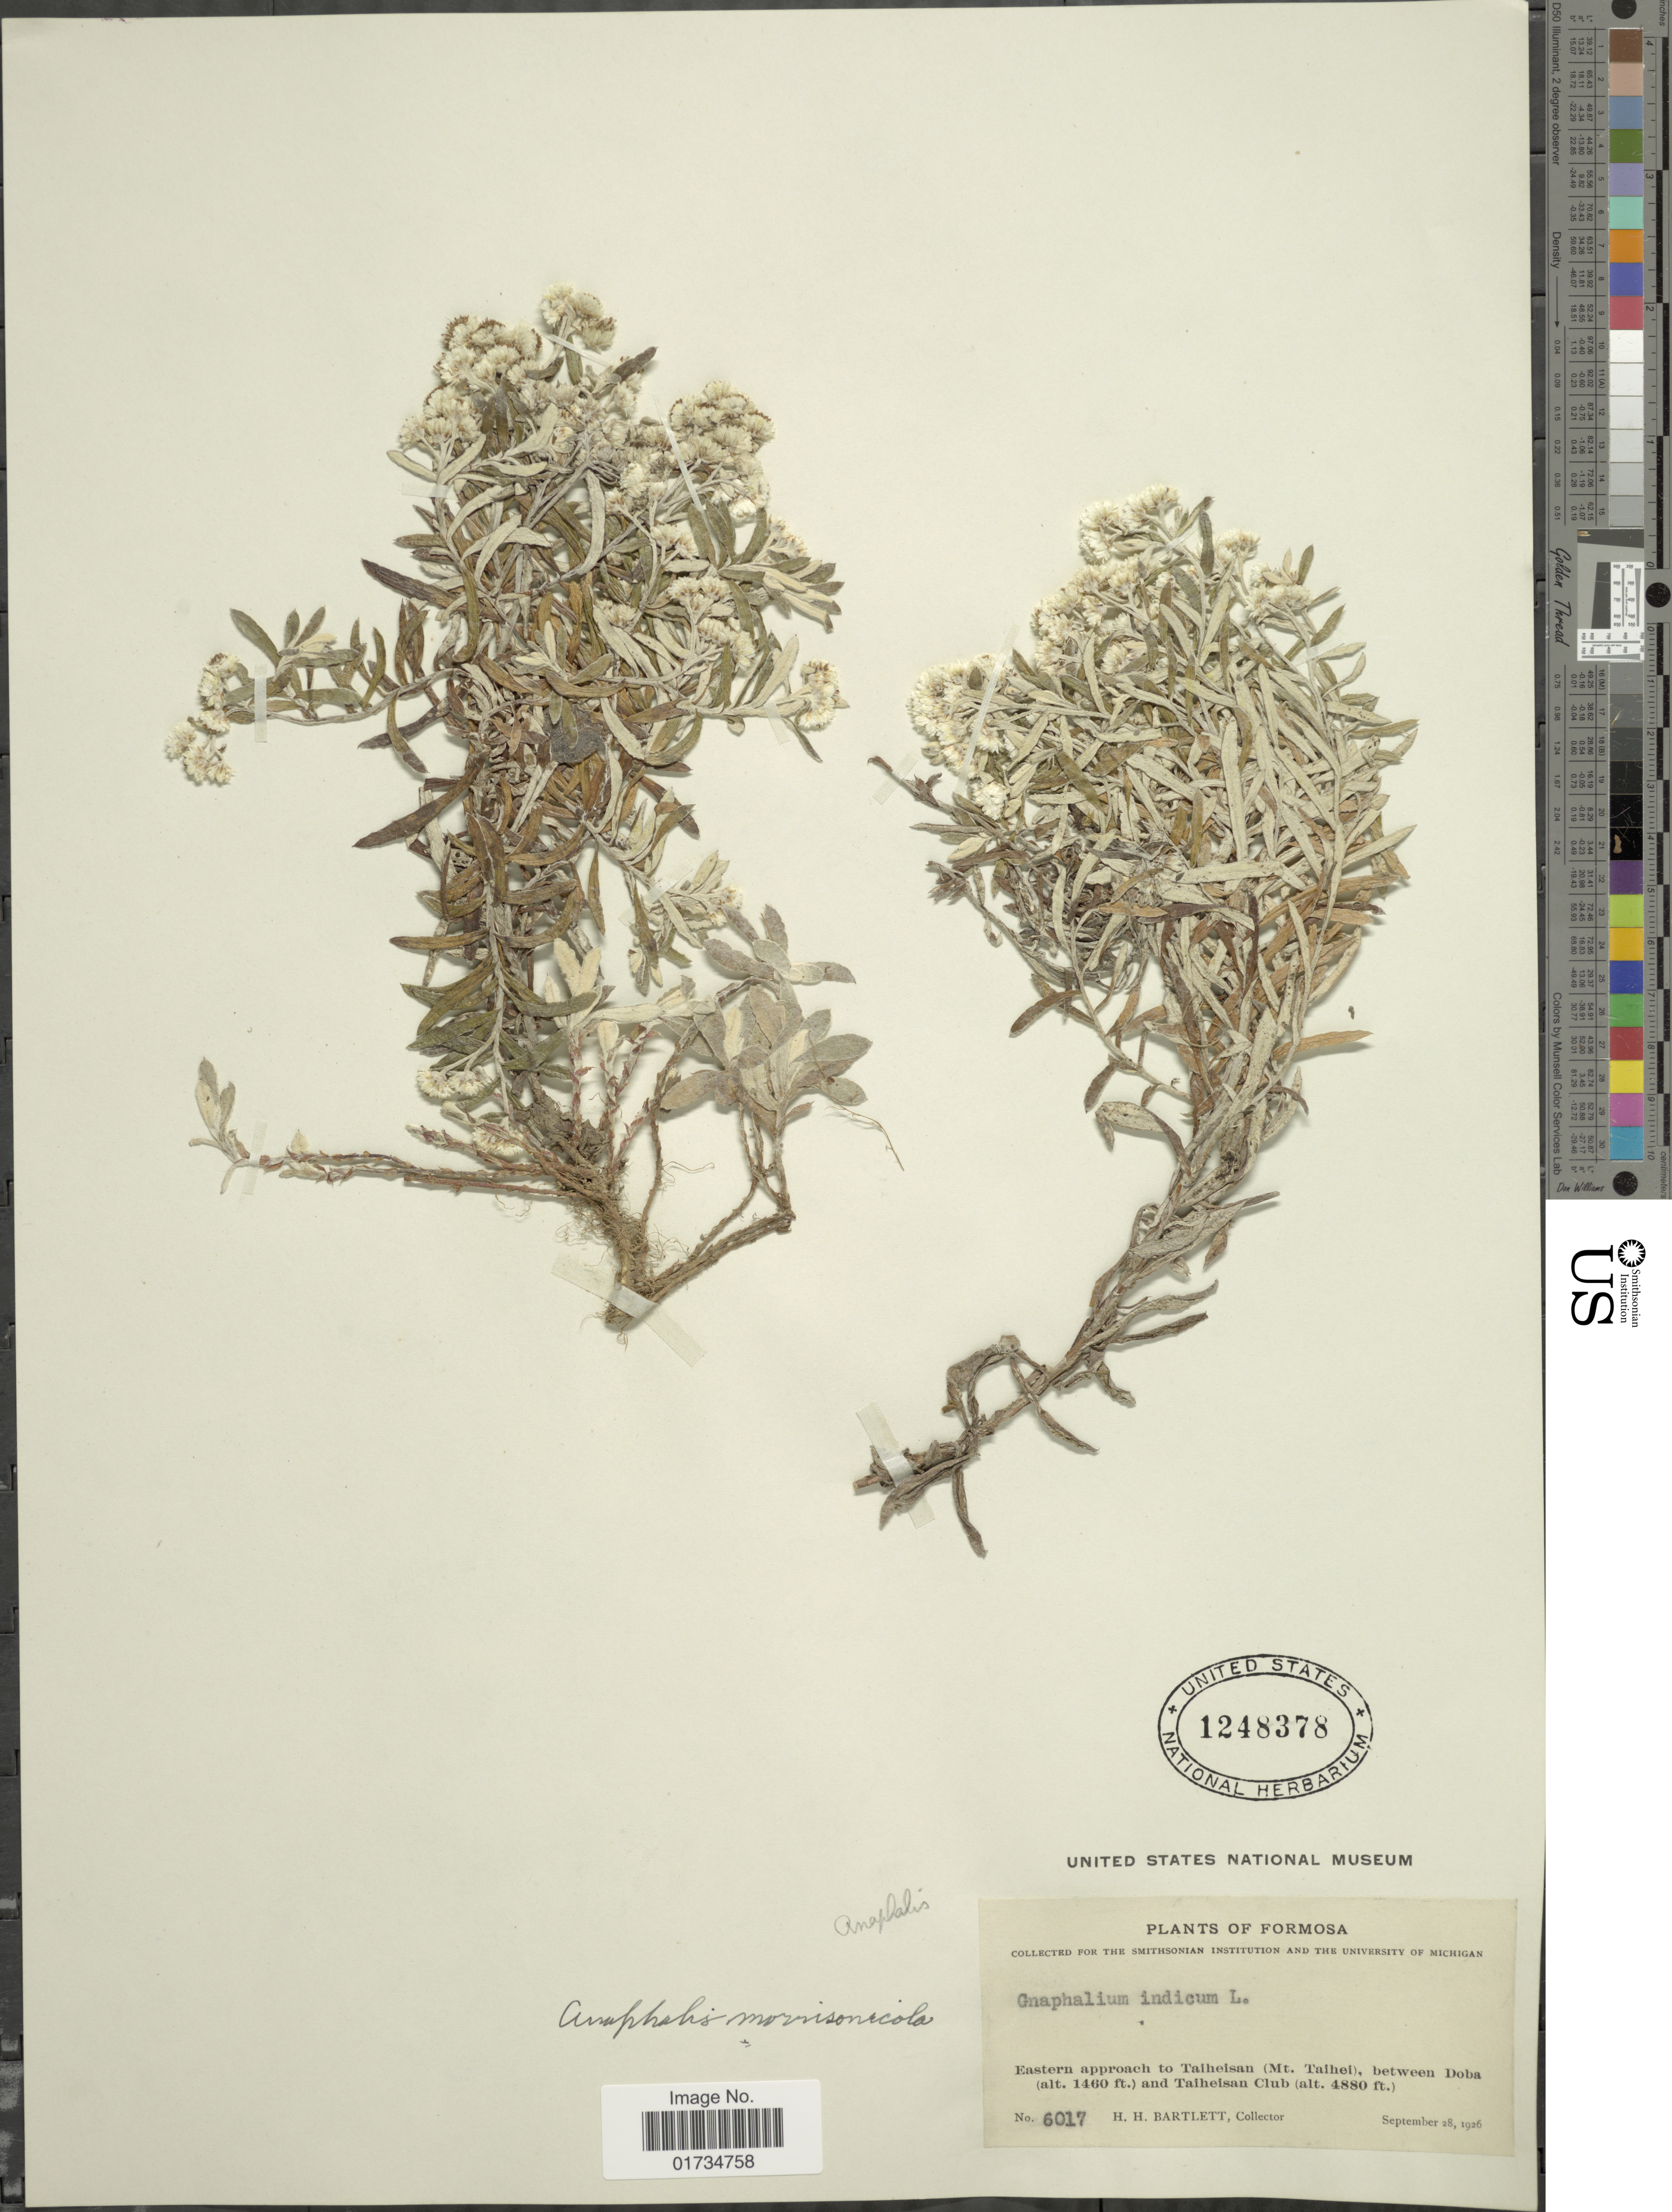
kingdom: Plantae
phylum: Tracheophyta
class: Magnoliopsida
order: Asterales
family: Asteraceae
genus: Anaphalis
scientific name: Anaphalis morrisonicola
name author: Hayata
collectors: H. H. Bartlett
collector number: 6017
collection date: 1926-09-28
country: Taiwan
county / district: Yilan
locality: Formosa. Eastern approach to Taiheisan (Mt. Taihei), between Doba and Taiheisan Club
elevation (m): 445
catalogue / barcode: US 1248378